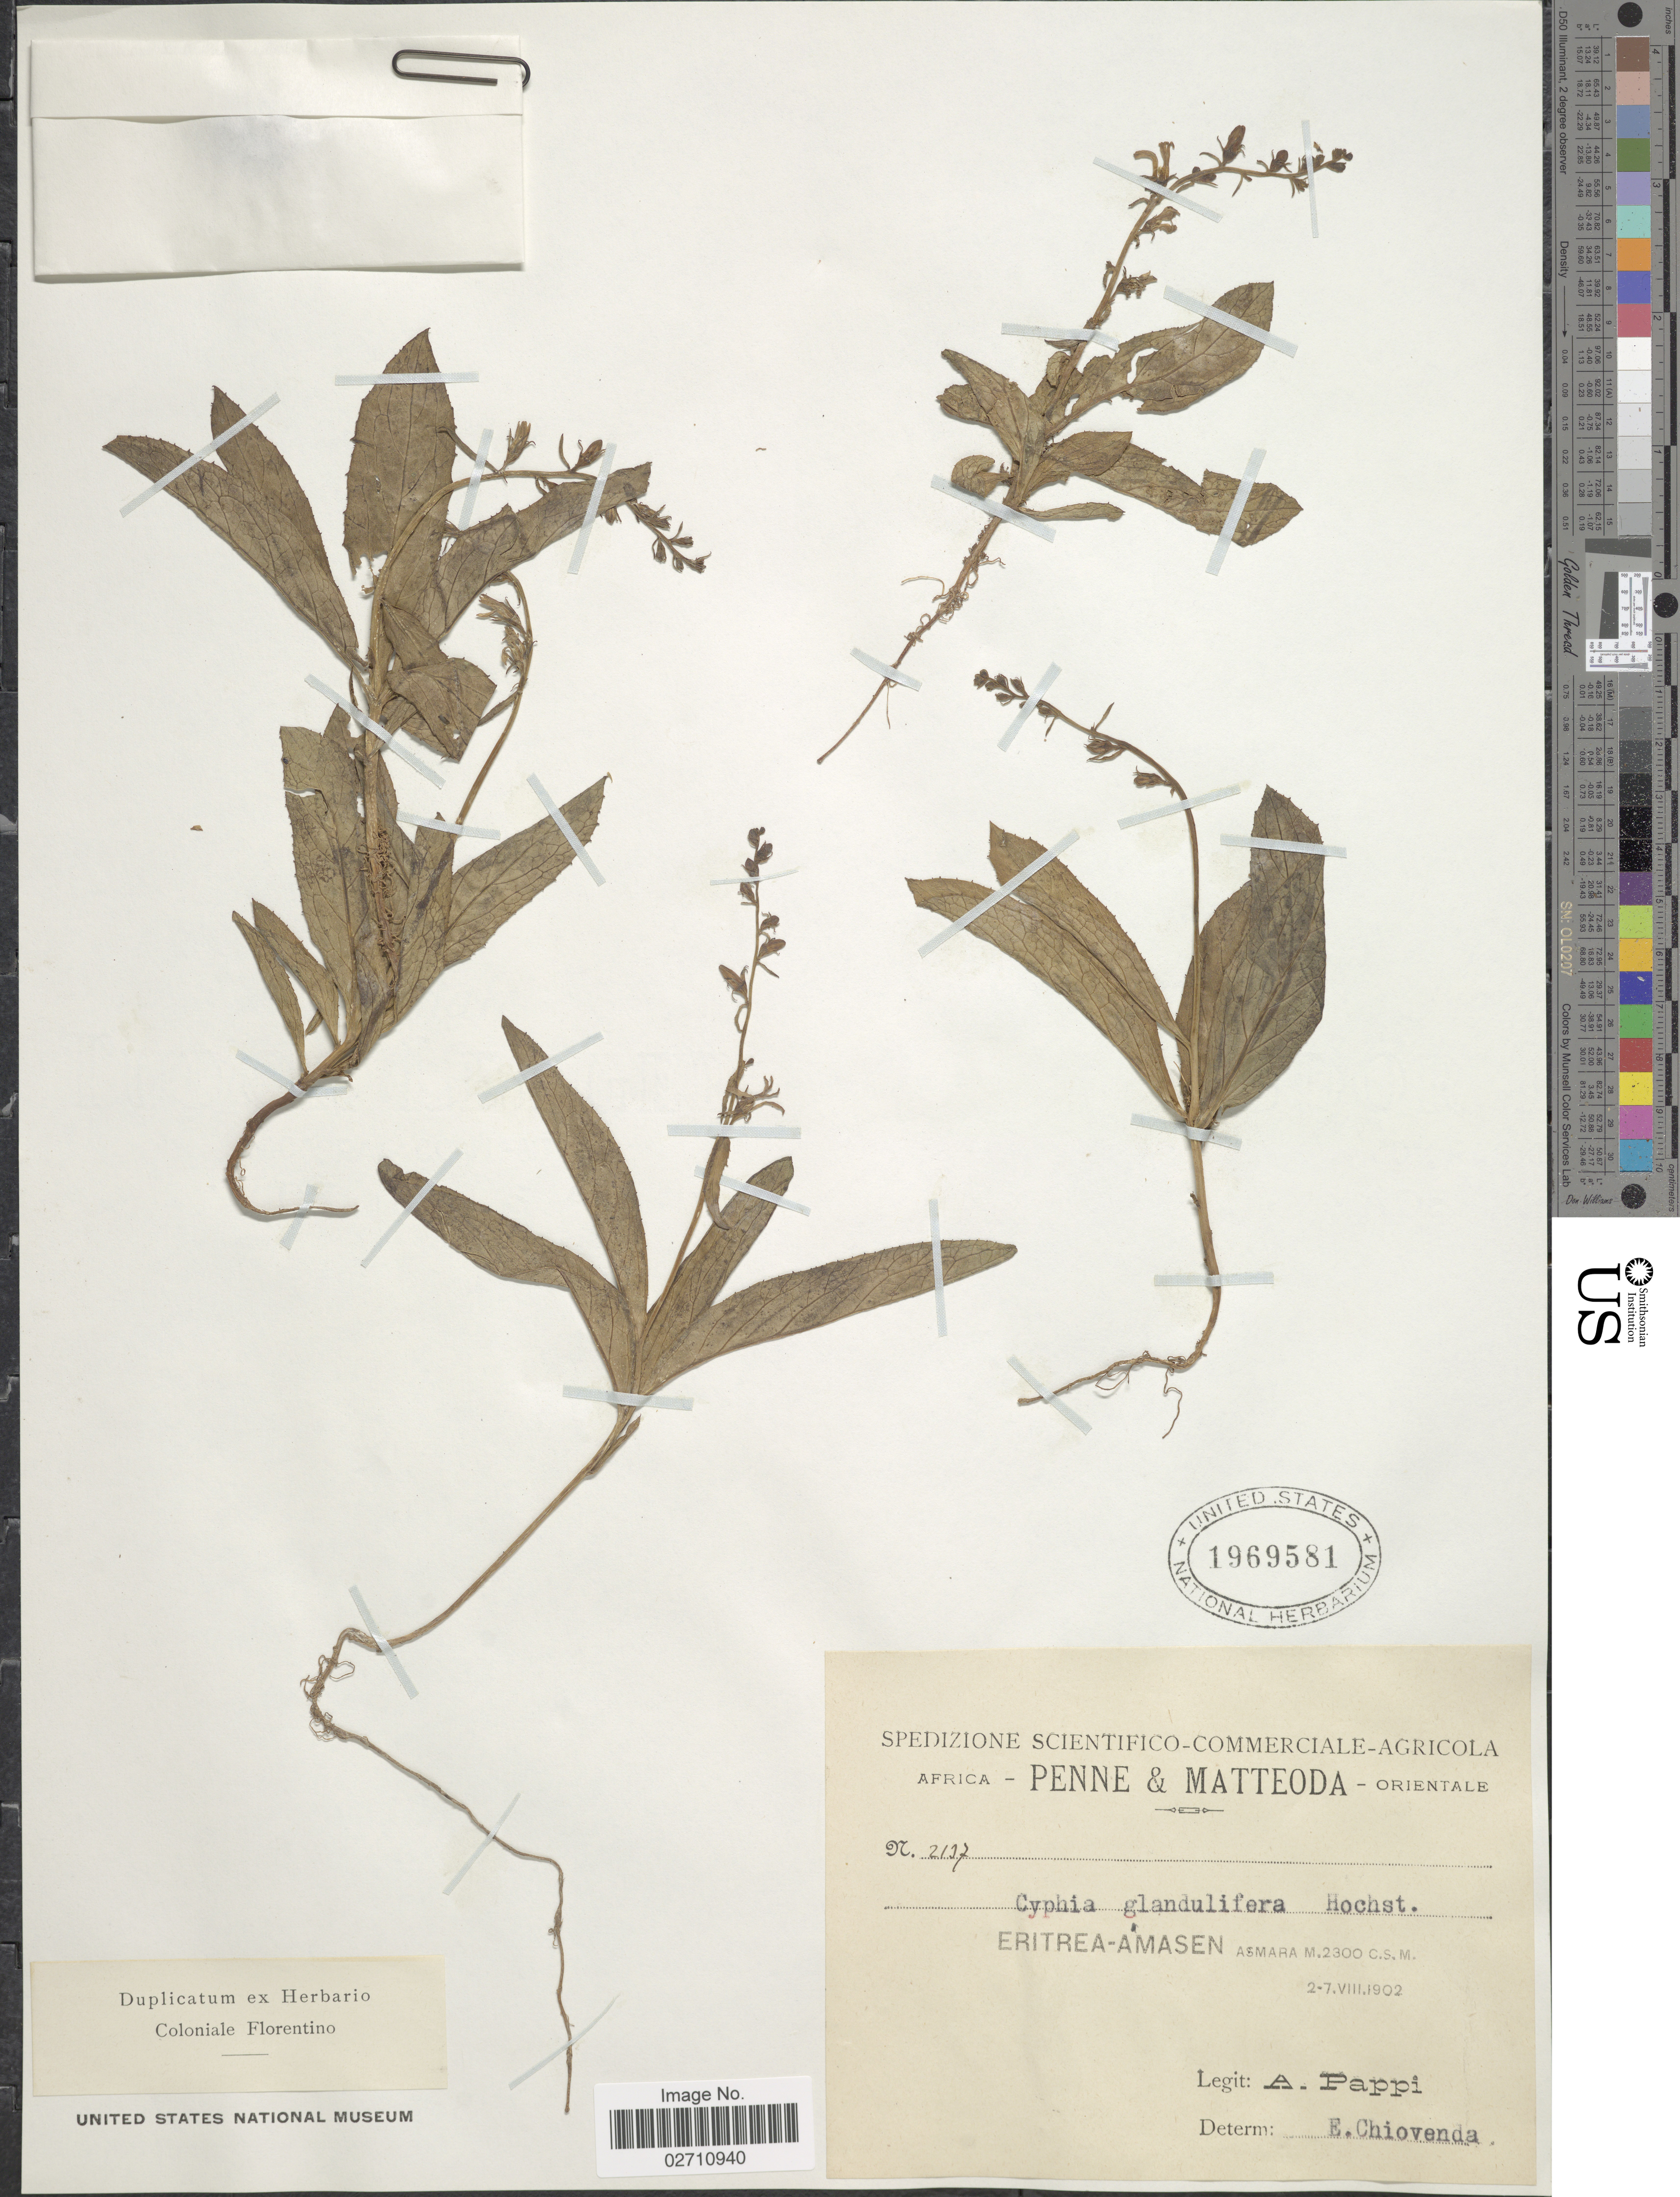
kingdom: Plantae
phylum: Tracheophyta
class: Magnoliopsida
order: Asterales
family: Campanulaceae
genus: Cyphia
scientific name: Cyphia glandulifera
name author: Hochst. ex A. Rich.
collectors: A. Pappi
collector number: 2137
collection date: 1902-08-02/1902-08-07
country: Eritrea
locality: Eritrea-Amasen, Asmara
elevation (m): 2300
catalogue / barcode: US 1969581